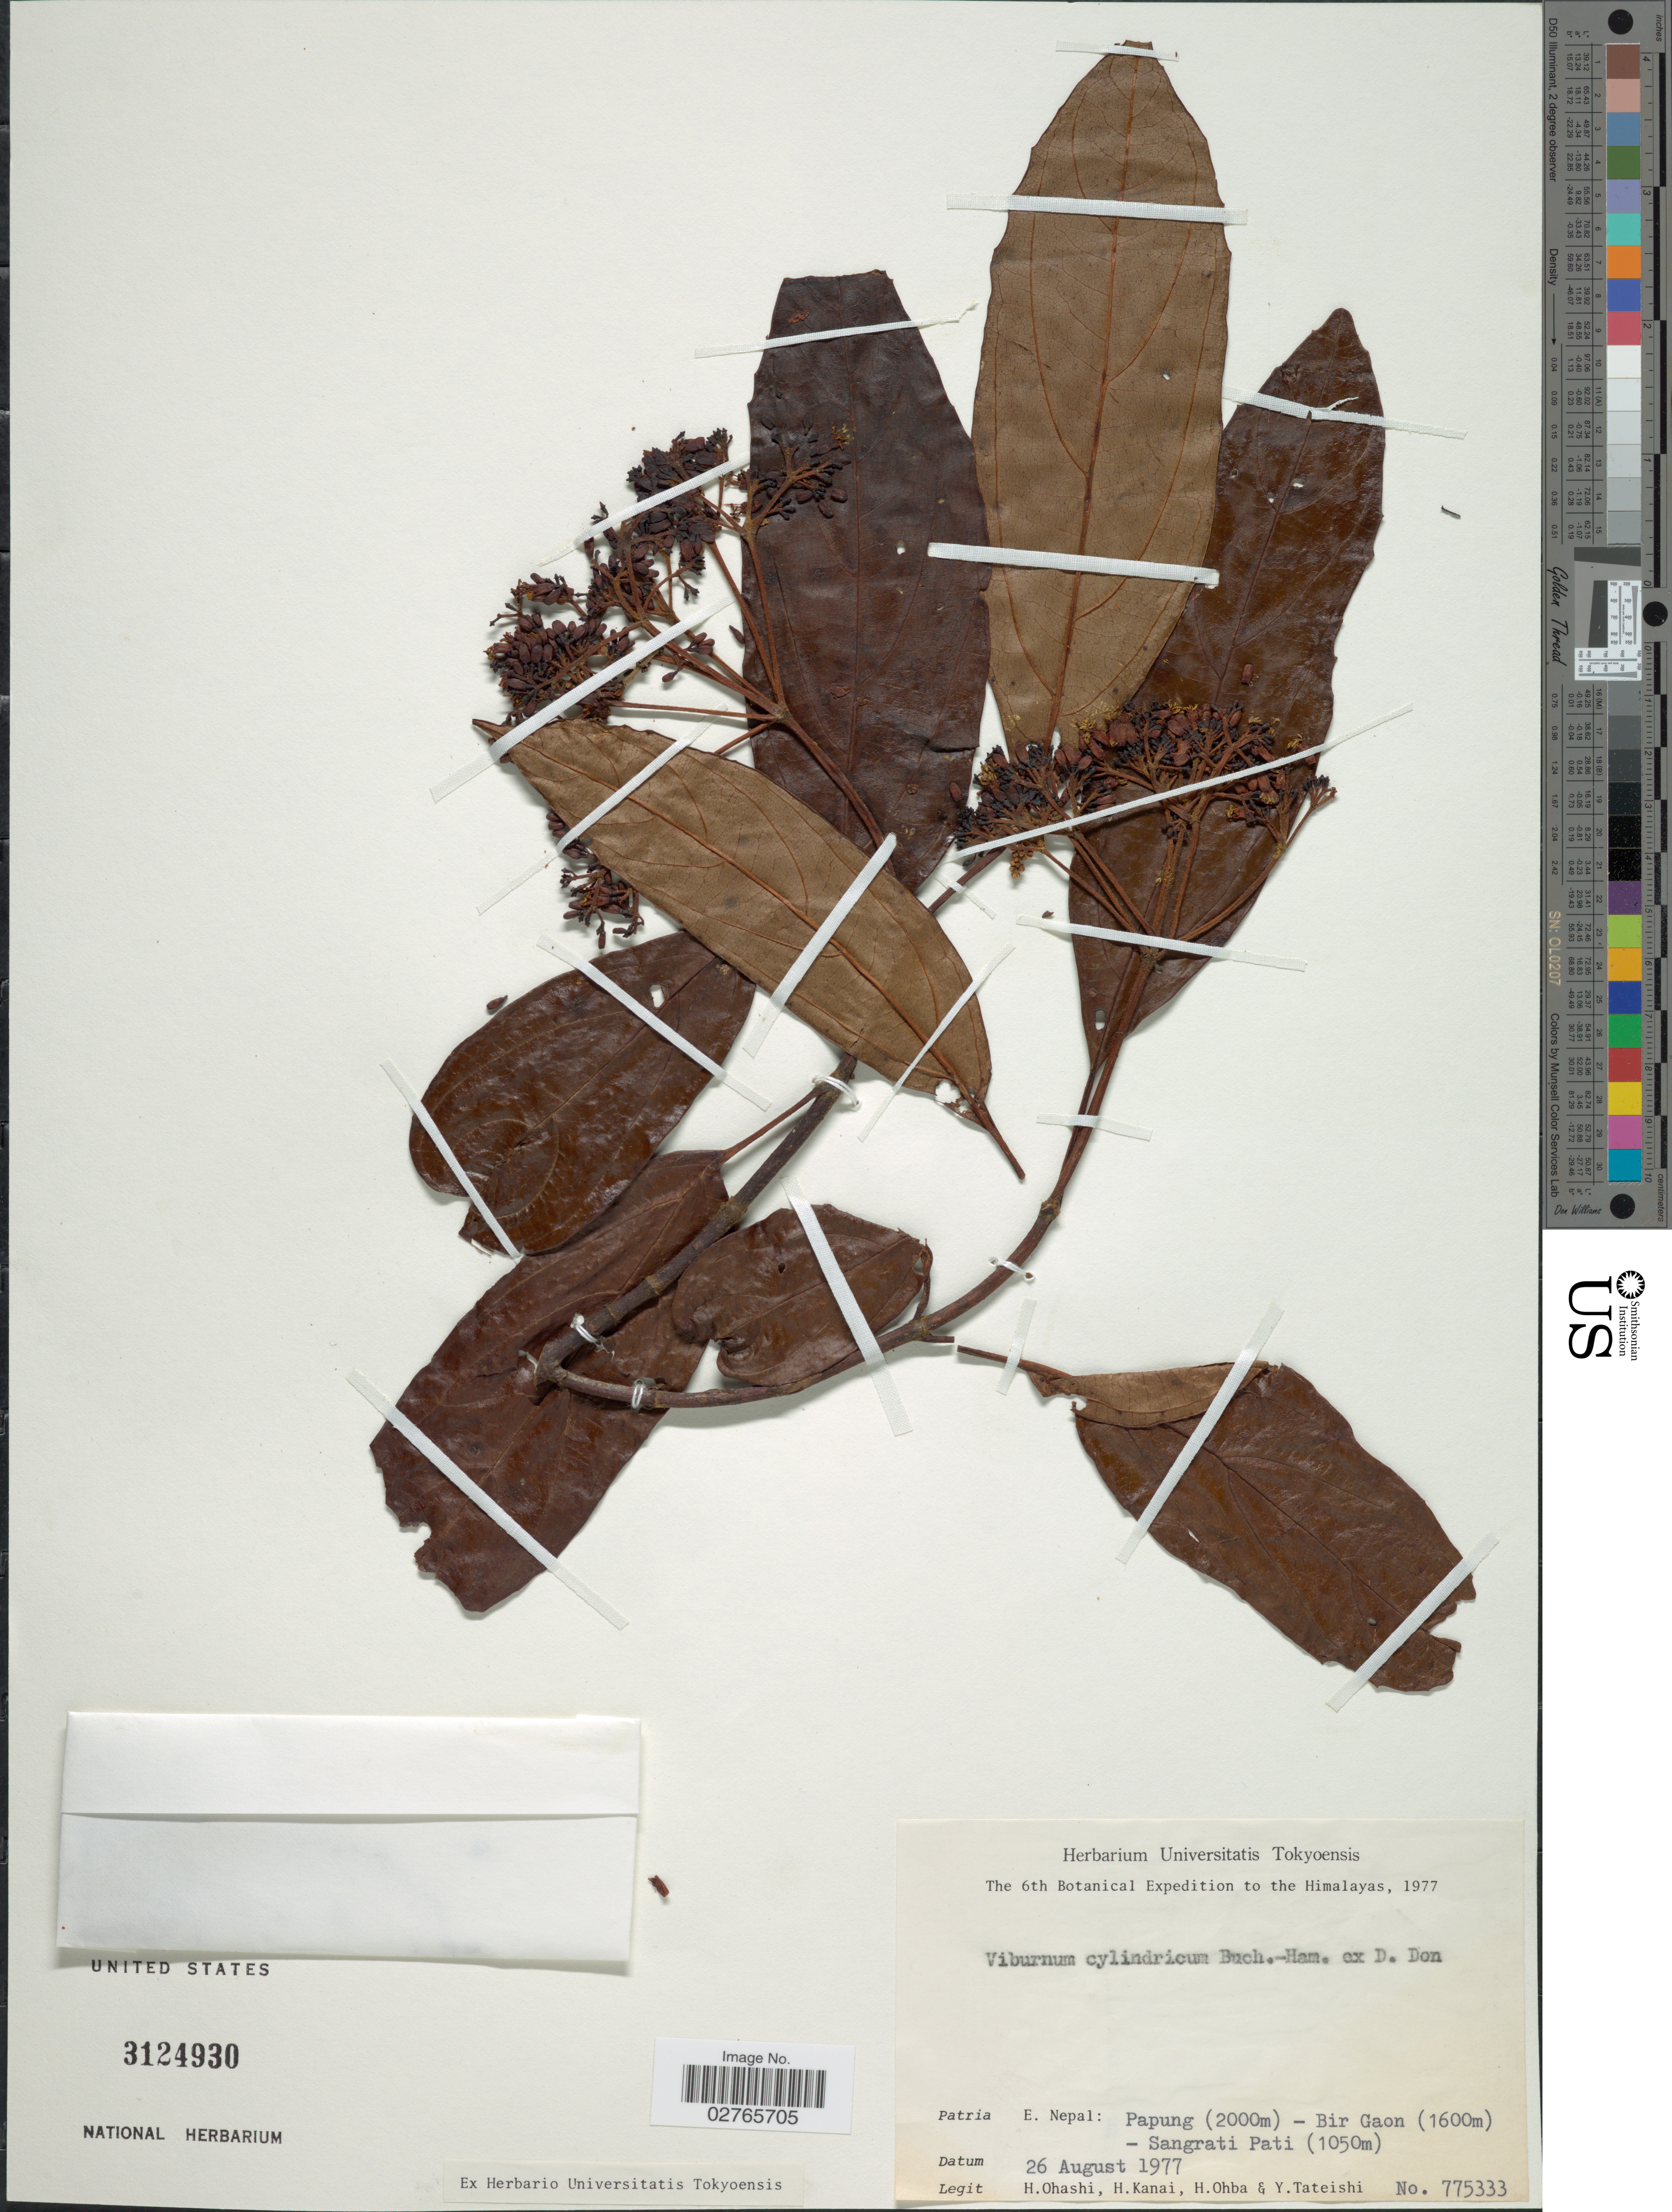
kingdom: Plantae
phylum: Tracheophyta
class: Magnoliopsida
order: Dipsacales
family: Viburnaceae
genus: Viburnum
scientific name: Viburnum cylindricum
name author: Buch.-Ham.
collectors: H. Ohashi, H. Kanai, H. Ohba & Y. Tateishi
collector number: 775333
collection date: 1977-08-26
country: Nepal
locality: Himalayas. E. Nepal: Papung - Bir Gaon - Sangrati Pati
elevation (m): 1050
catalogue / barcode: US 3124930